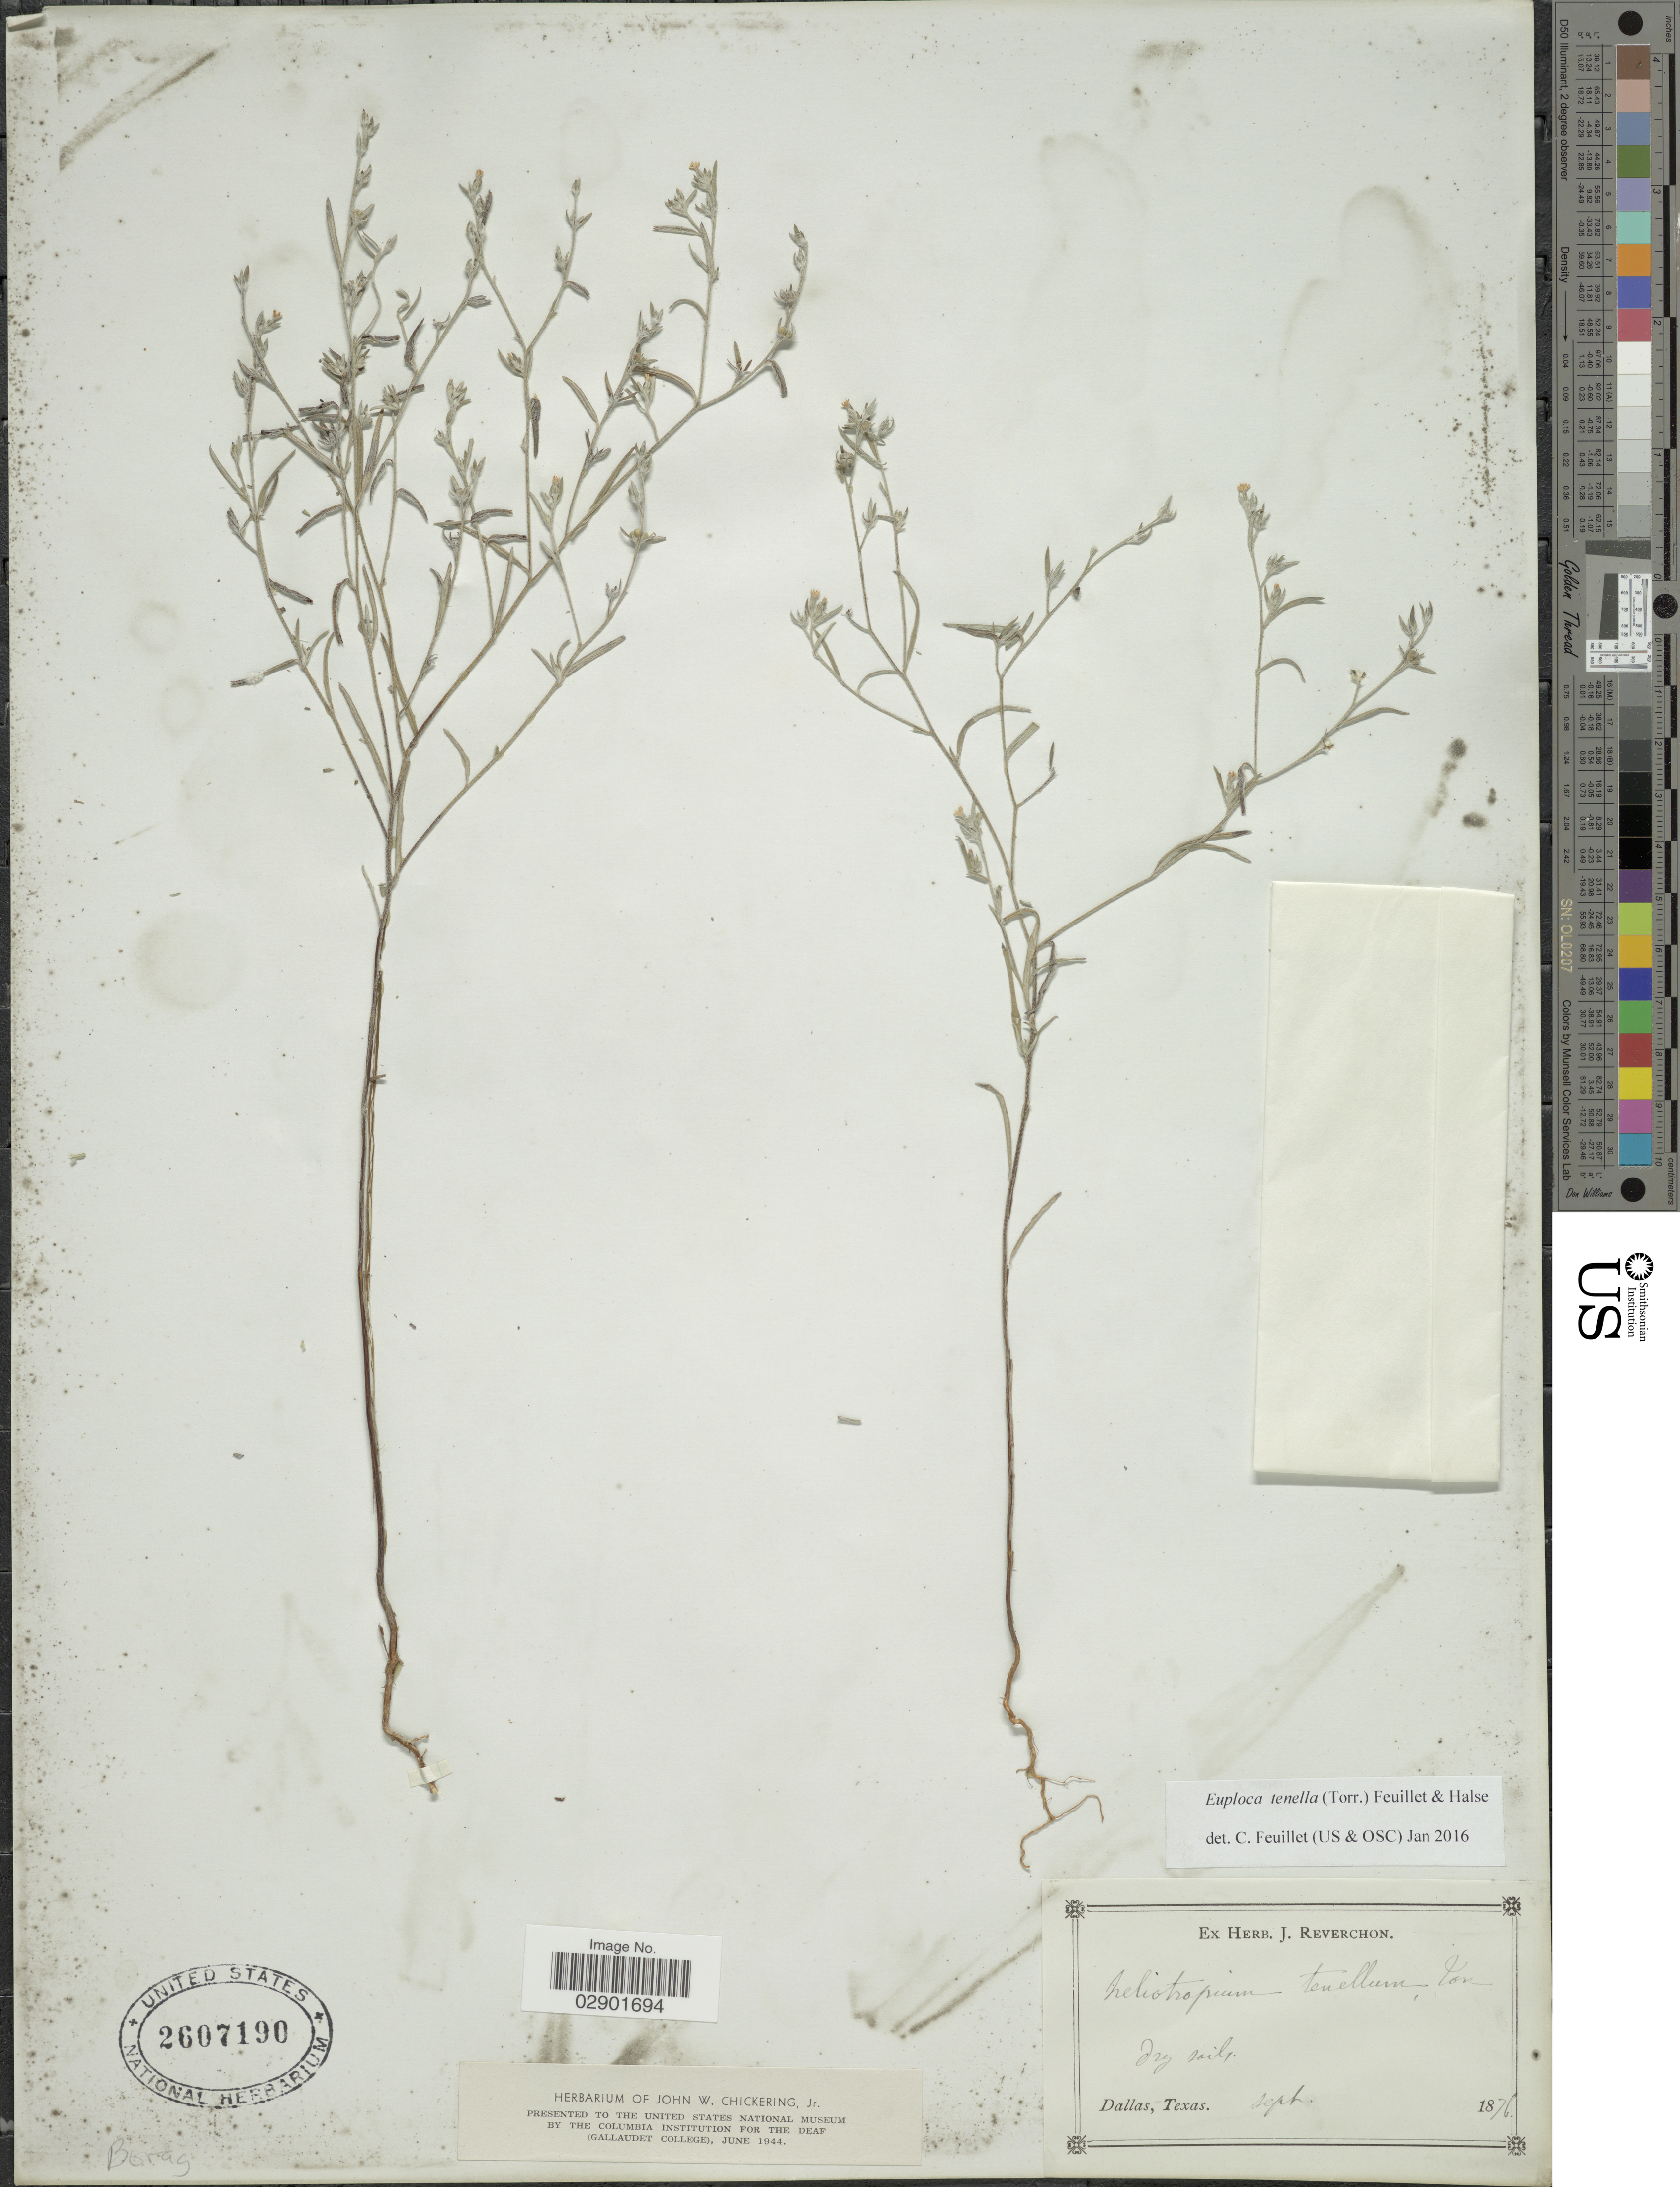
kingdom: Plantae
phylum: Tracheophyta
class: Magnoliopsida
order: Boraginales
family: Heliotropiaceae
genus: Euploca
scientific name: Euploca tenella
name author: (Torr.) Feuillet & Halse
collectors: ex herb. J. Reverchon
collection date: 1876-09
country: United States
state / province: Texas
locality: Dallas.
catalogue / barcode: US 2607190